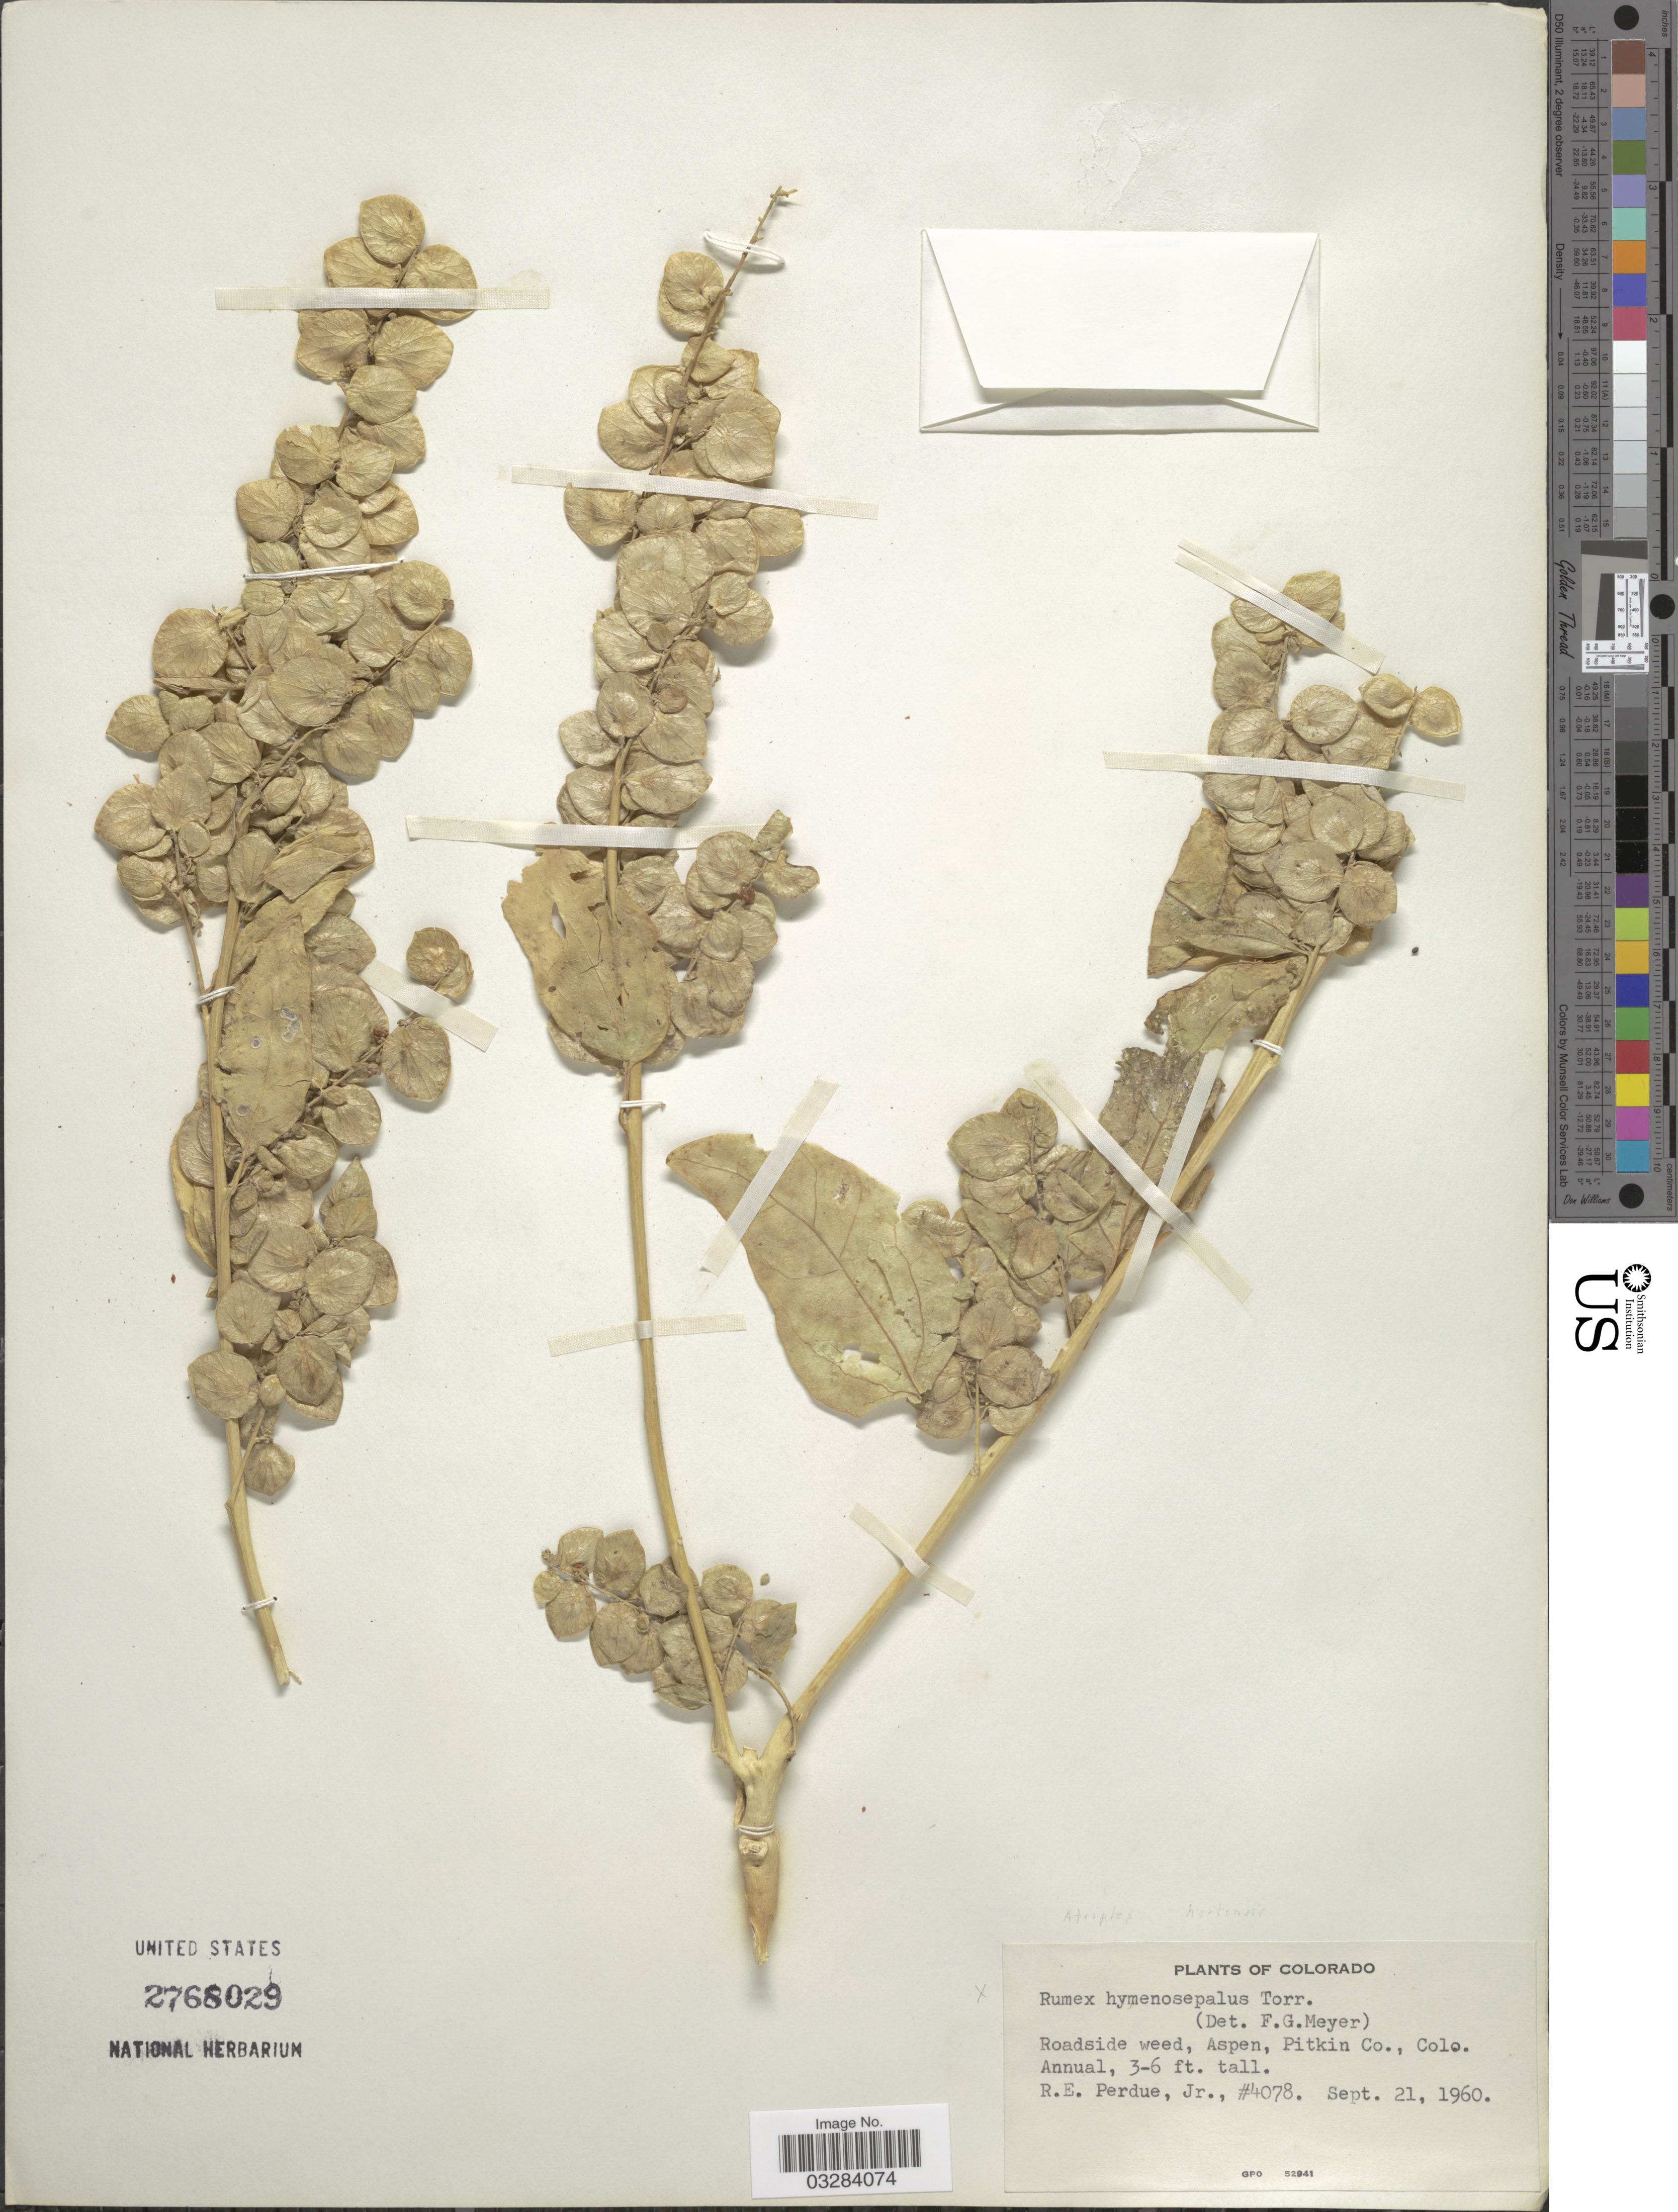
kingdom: Plantae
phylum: Tracheophyta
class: Magnoliopsida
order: Caryophyllales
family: Polygonaceae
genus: Rumex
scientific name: Rumex hymenosepalus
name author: Torr.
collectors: R. E. Perdue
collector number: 4078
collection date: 1960-09-21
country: United States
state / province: Colorado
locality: Aspen, Pitkin Co., Colo.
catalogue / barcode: US 2768029